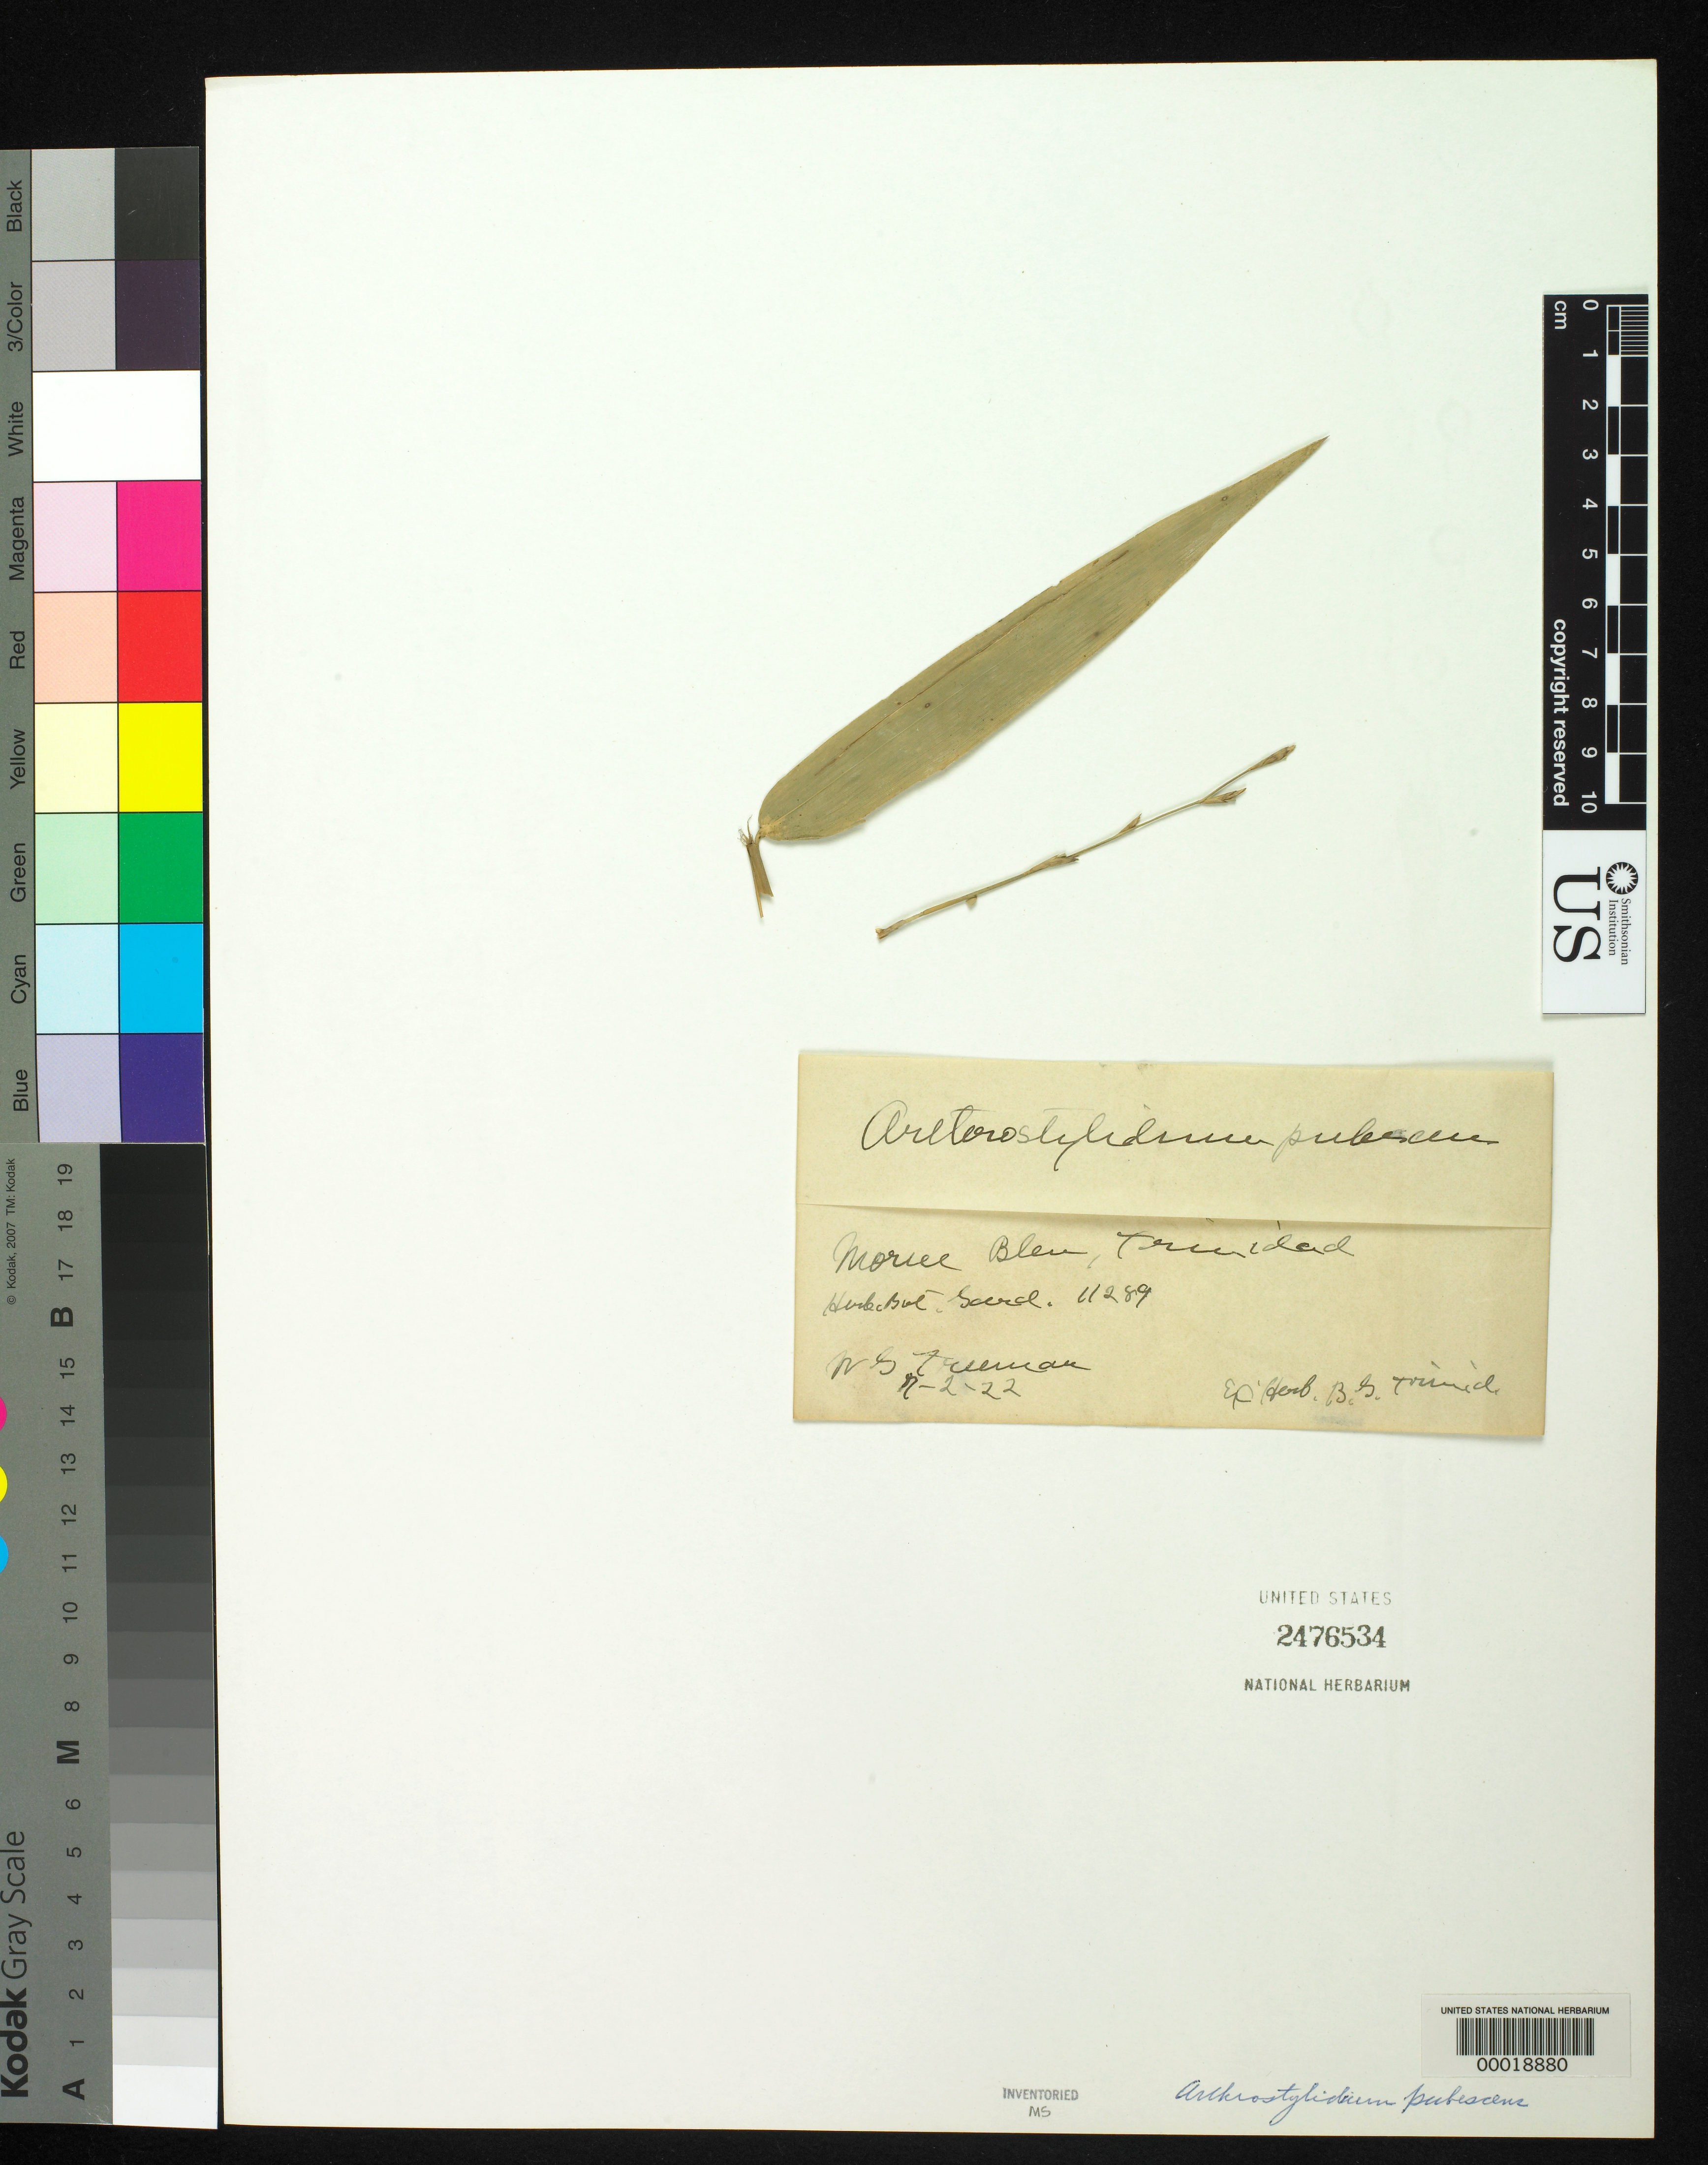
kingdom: Plantae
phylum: Tracheophyta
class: Liliopsida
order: Poales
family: Poaceae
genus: Arthrostylidium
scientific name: Arthrostylidium pubescens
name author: Rupr.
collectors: W. Freeman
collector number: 11289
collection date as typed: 07 Feb 1922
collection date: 1922-02-07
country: Trinidad and Tobago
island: Trinidad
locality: Moriee bleu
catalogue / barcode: US 2476534